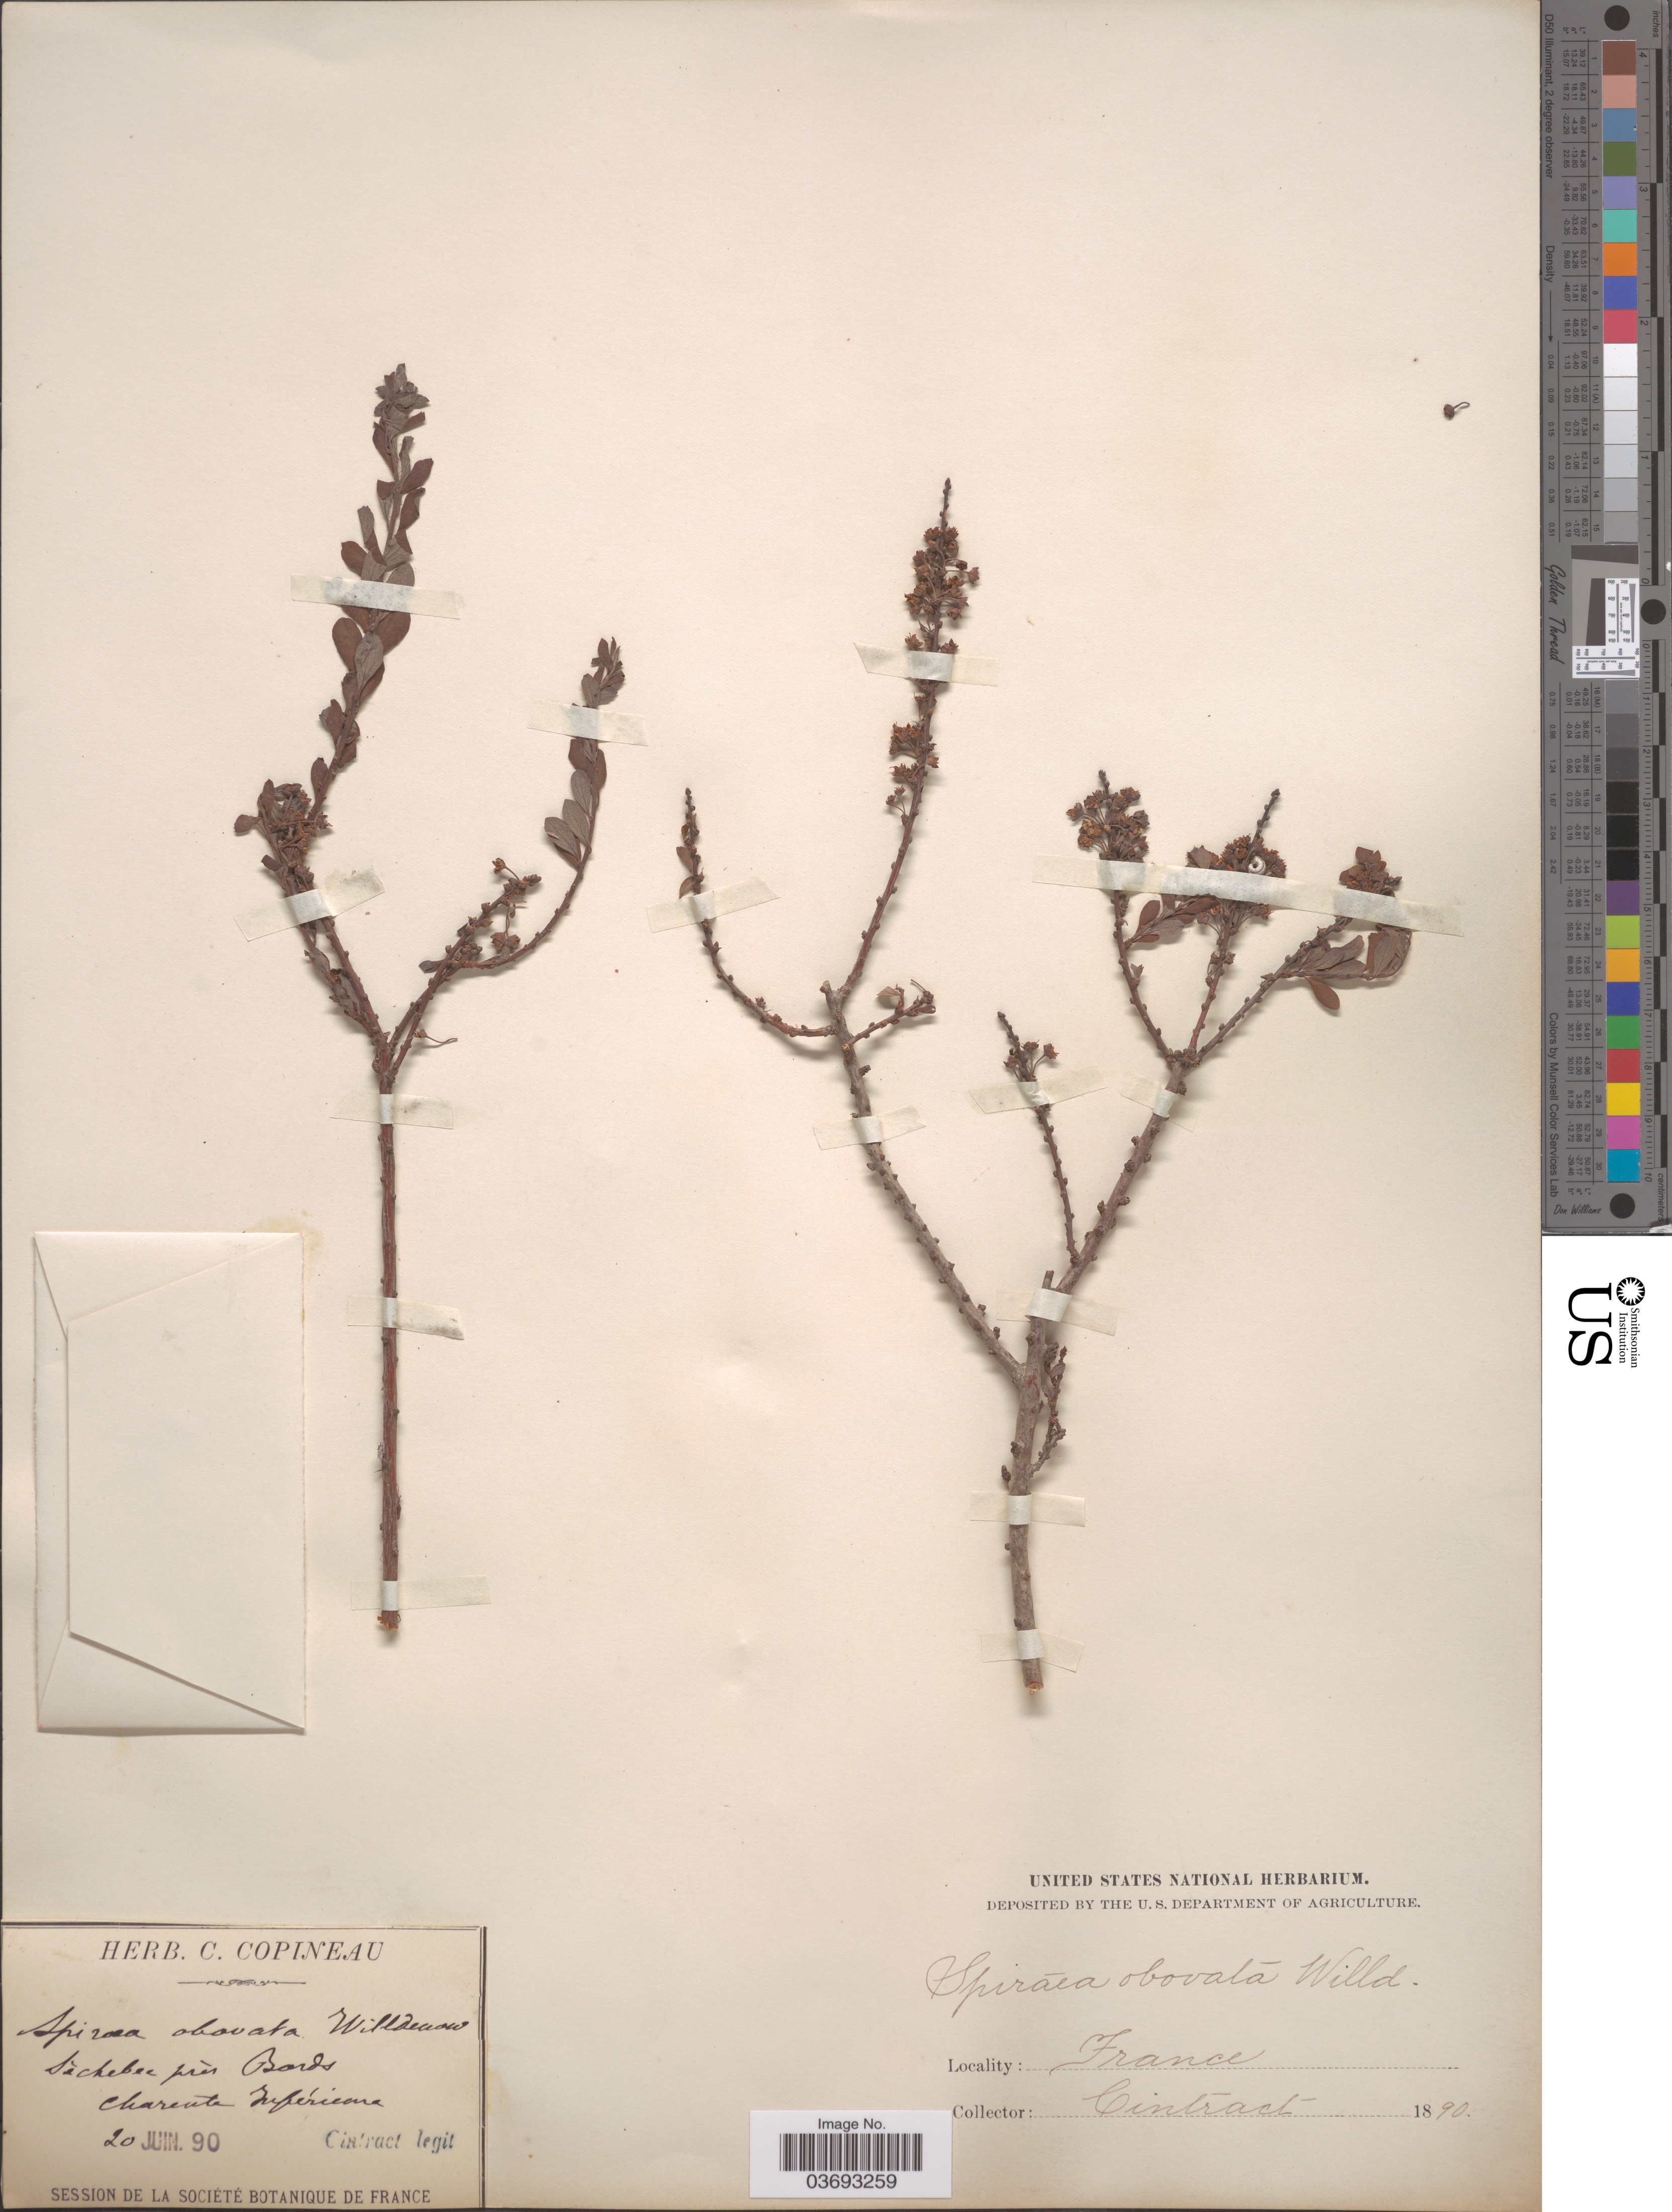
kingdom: Plantae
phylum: Tracheophyta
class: Magnoliopsida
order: Rosales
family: Rosaceae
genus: Spiraea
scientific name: Spiraea obovata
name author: Waldst. & Kit.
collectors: Cintract, --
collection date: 1890-06-20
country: France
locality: Sechebec près Bords. Charente Inférieure.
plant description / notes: Corrected "Sichebre" to "Sechebec."